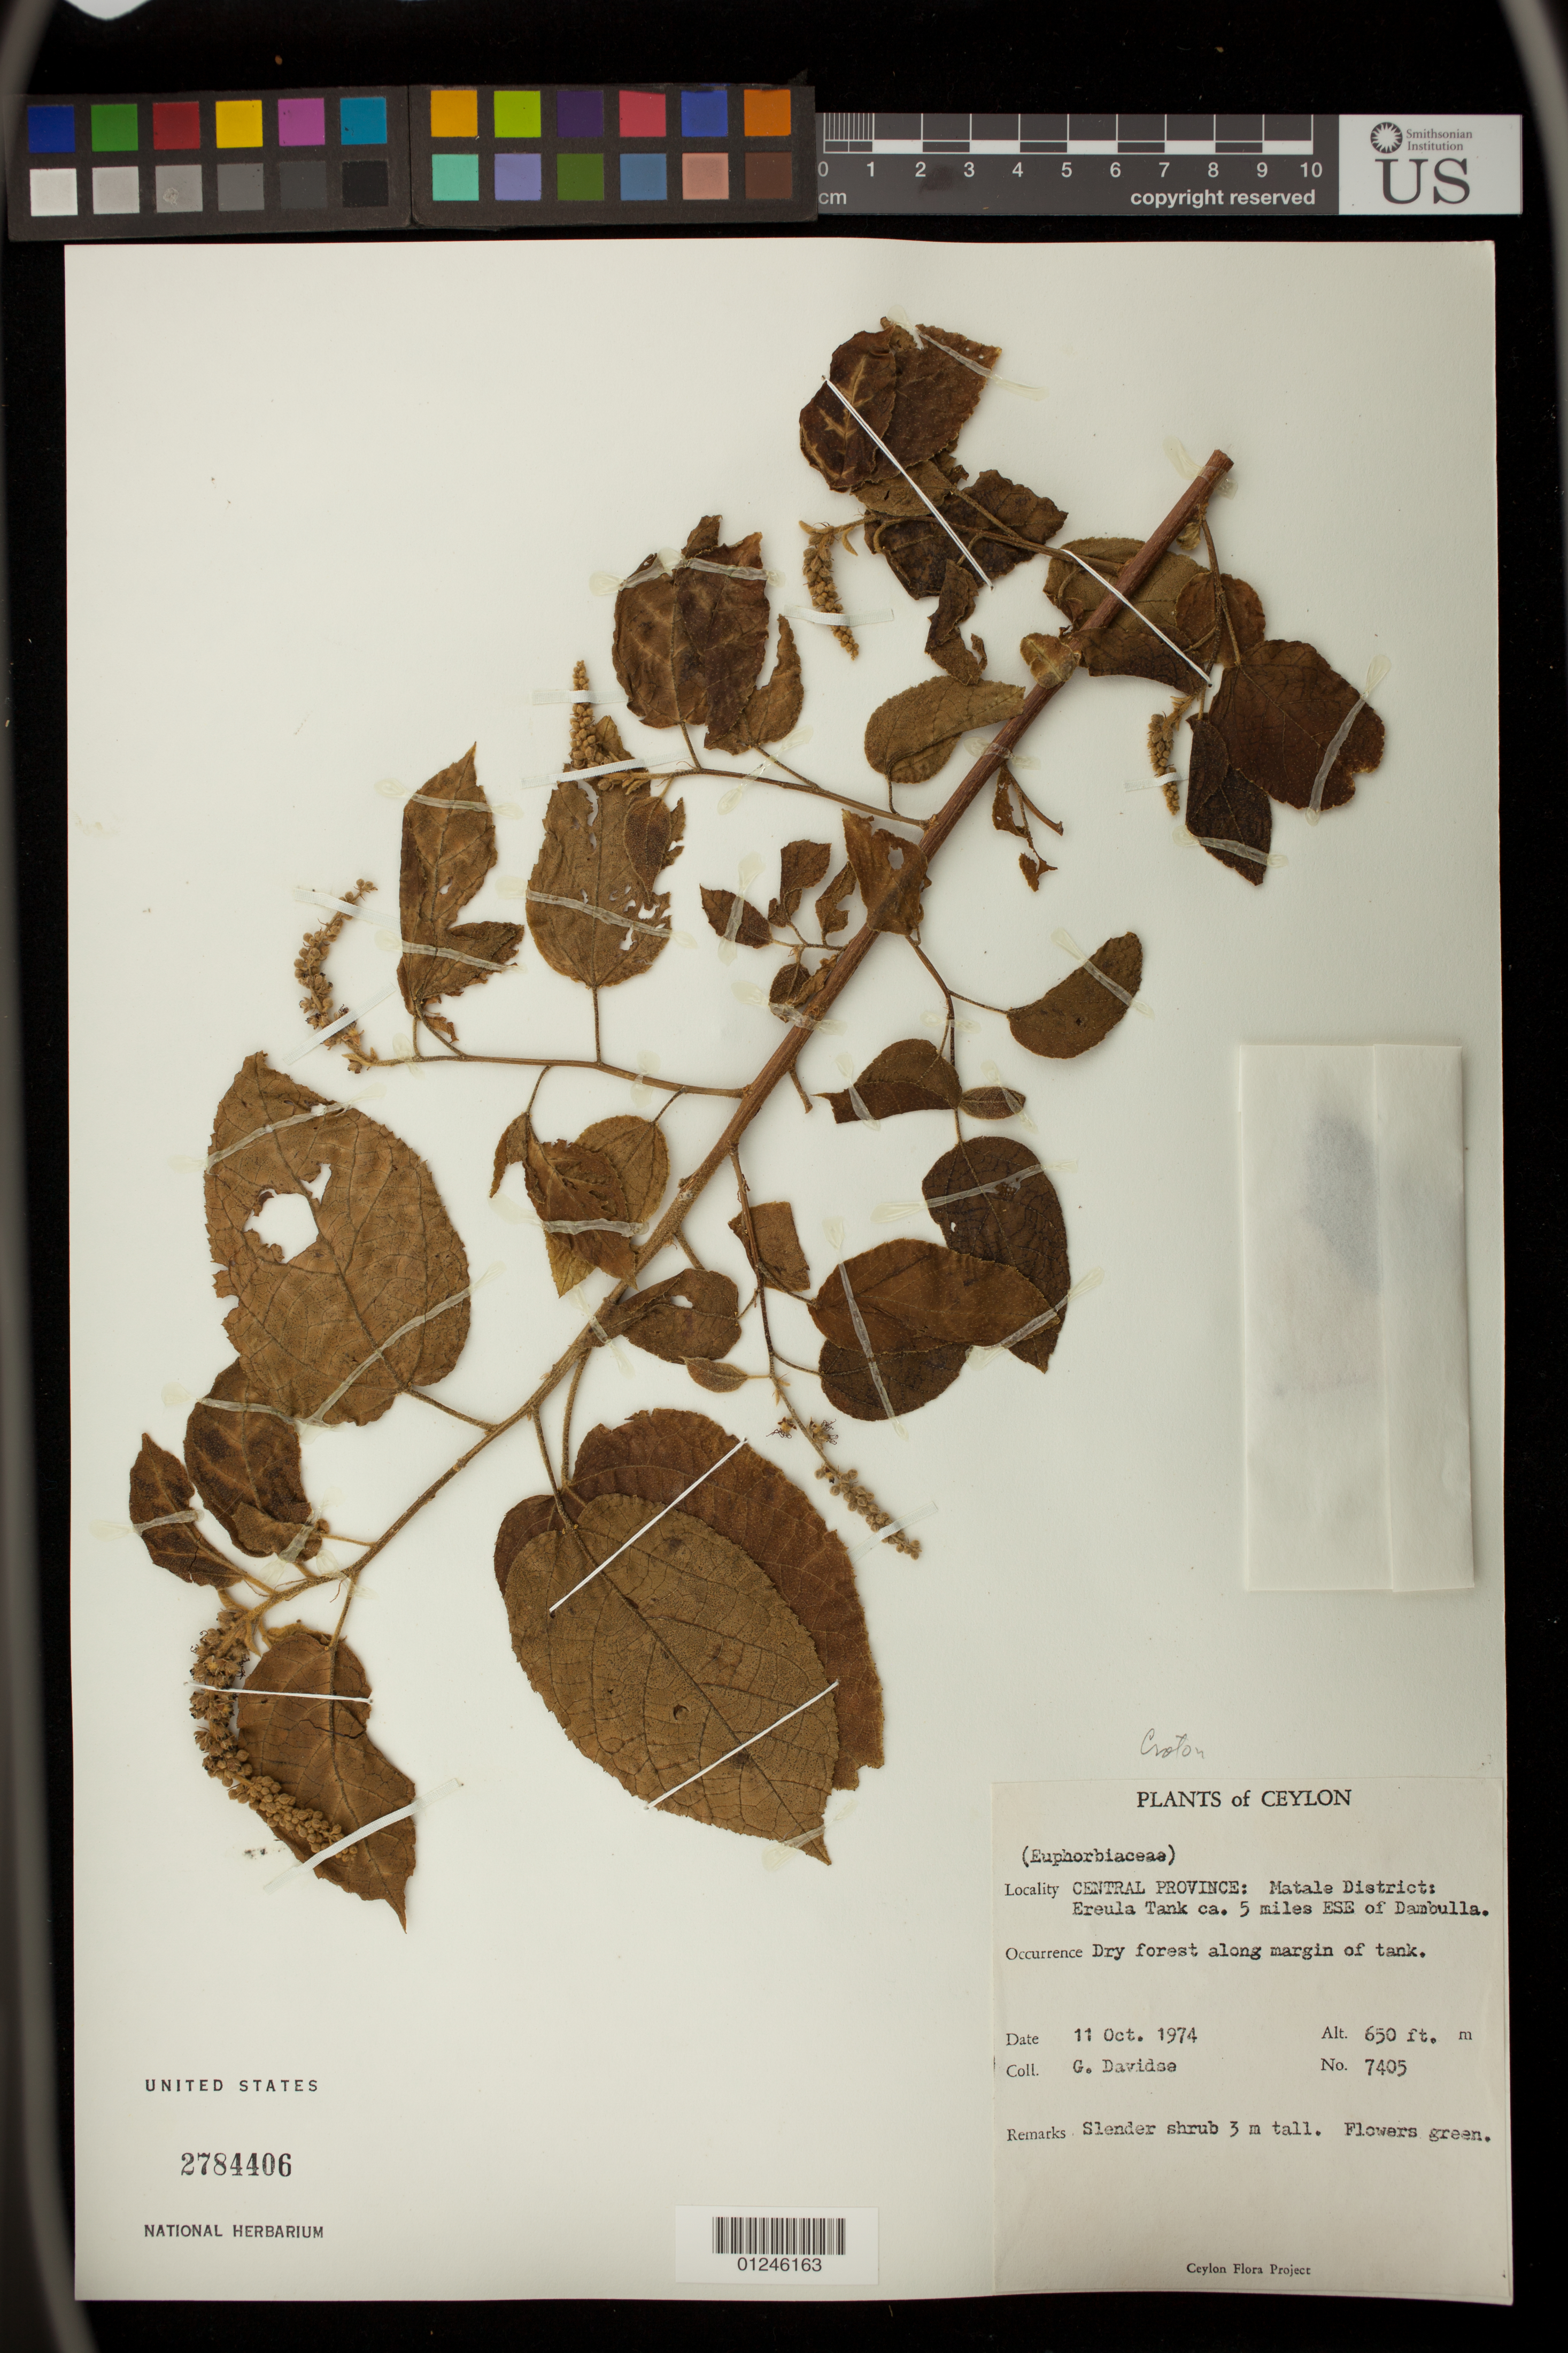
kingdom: Plantae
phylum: Tracheophyta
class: Magnoliopsida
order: Malpighiales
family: Euphorbiaceae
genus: Croton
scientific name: Croton sp.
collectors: G. Davidse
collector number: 7405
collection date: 1974-10-11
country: Sri Lanka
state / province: Central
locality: Matale District: Ereula Tank ca. 5 miles ESE of Dambulla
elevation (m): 198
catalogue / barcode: US 2784406